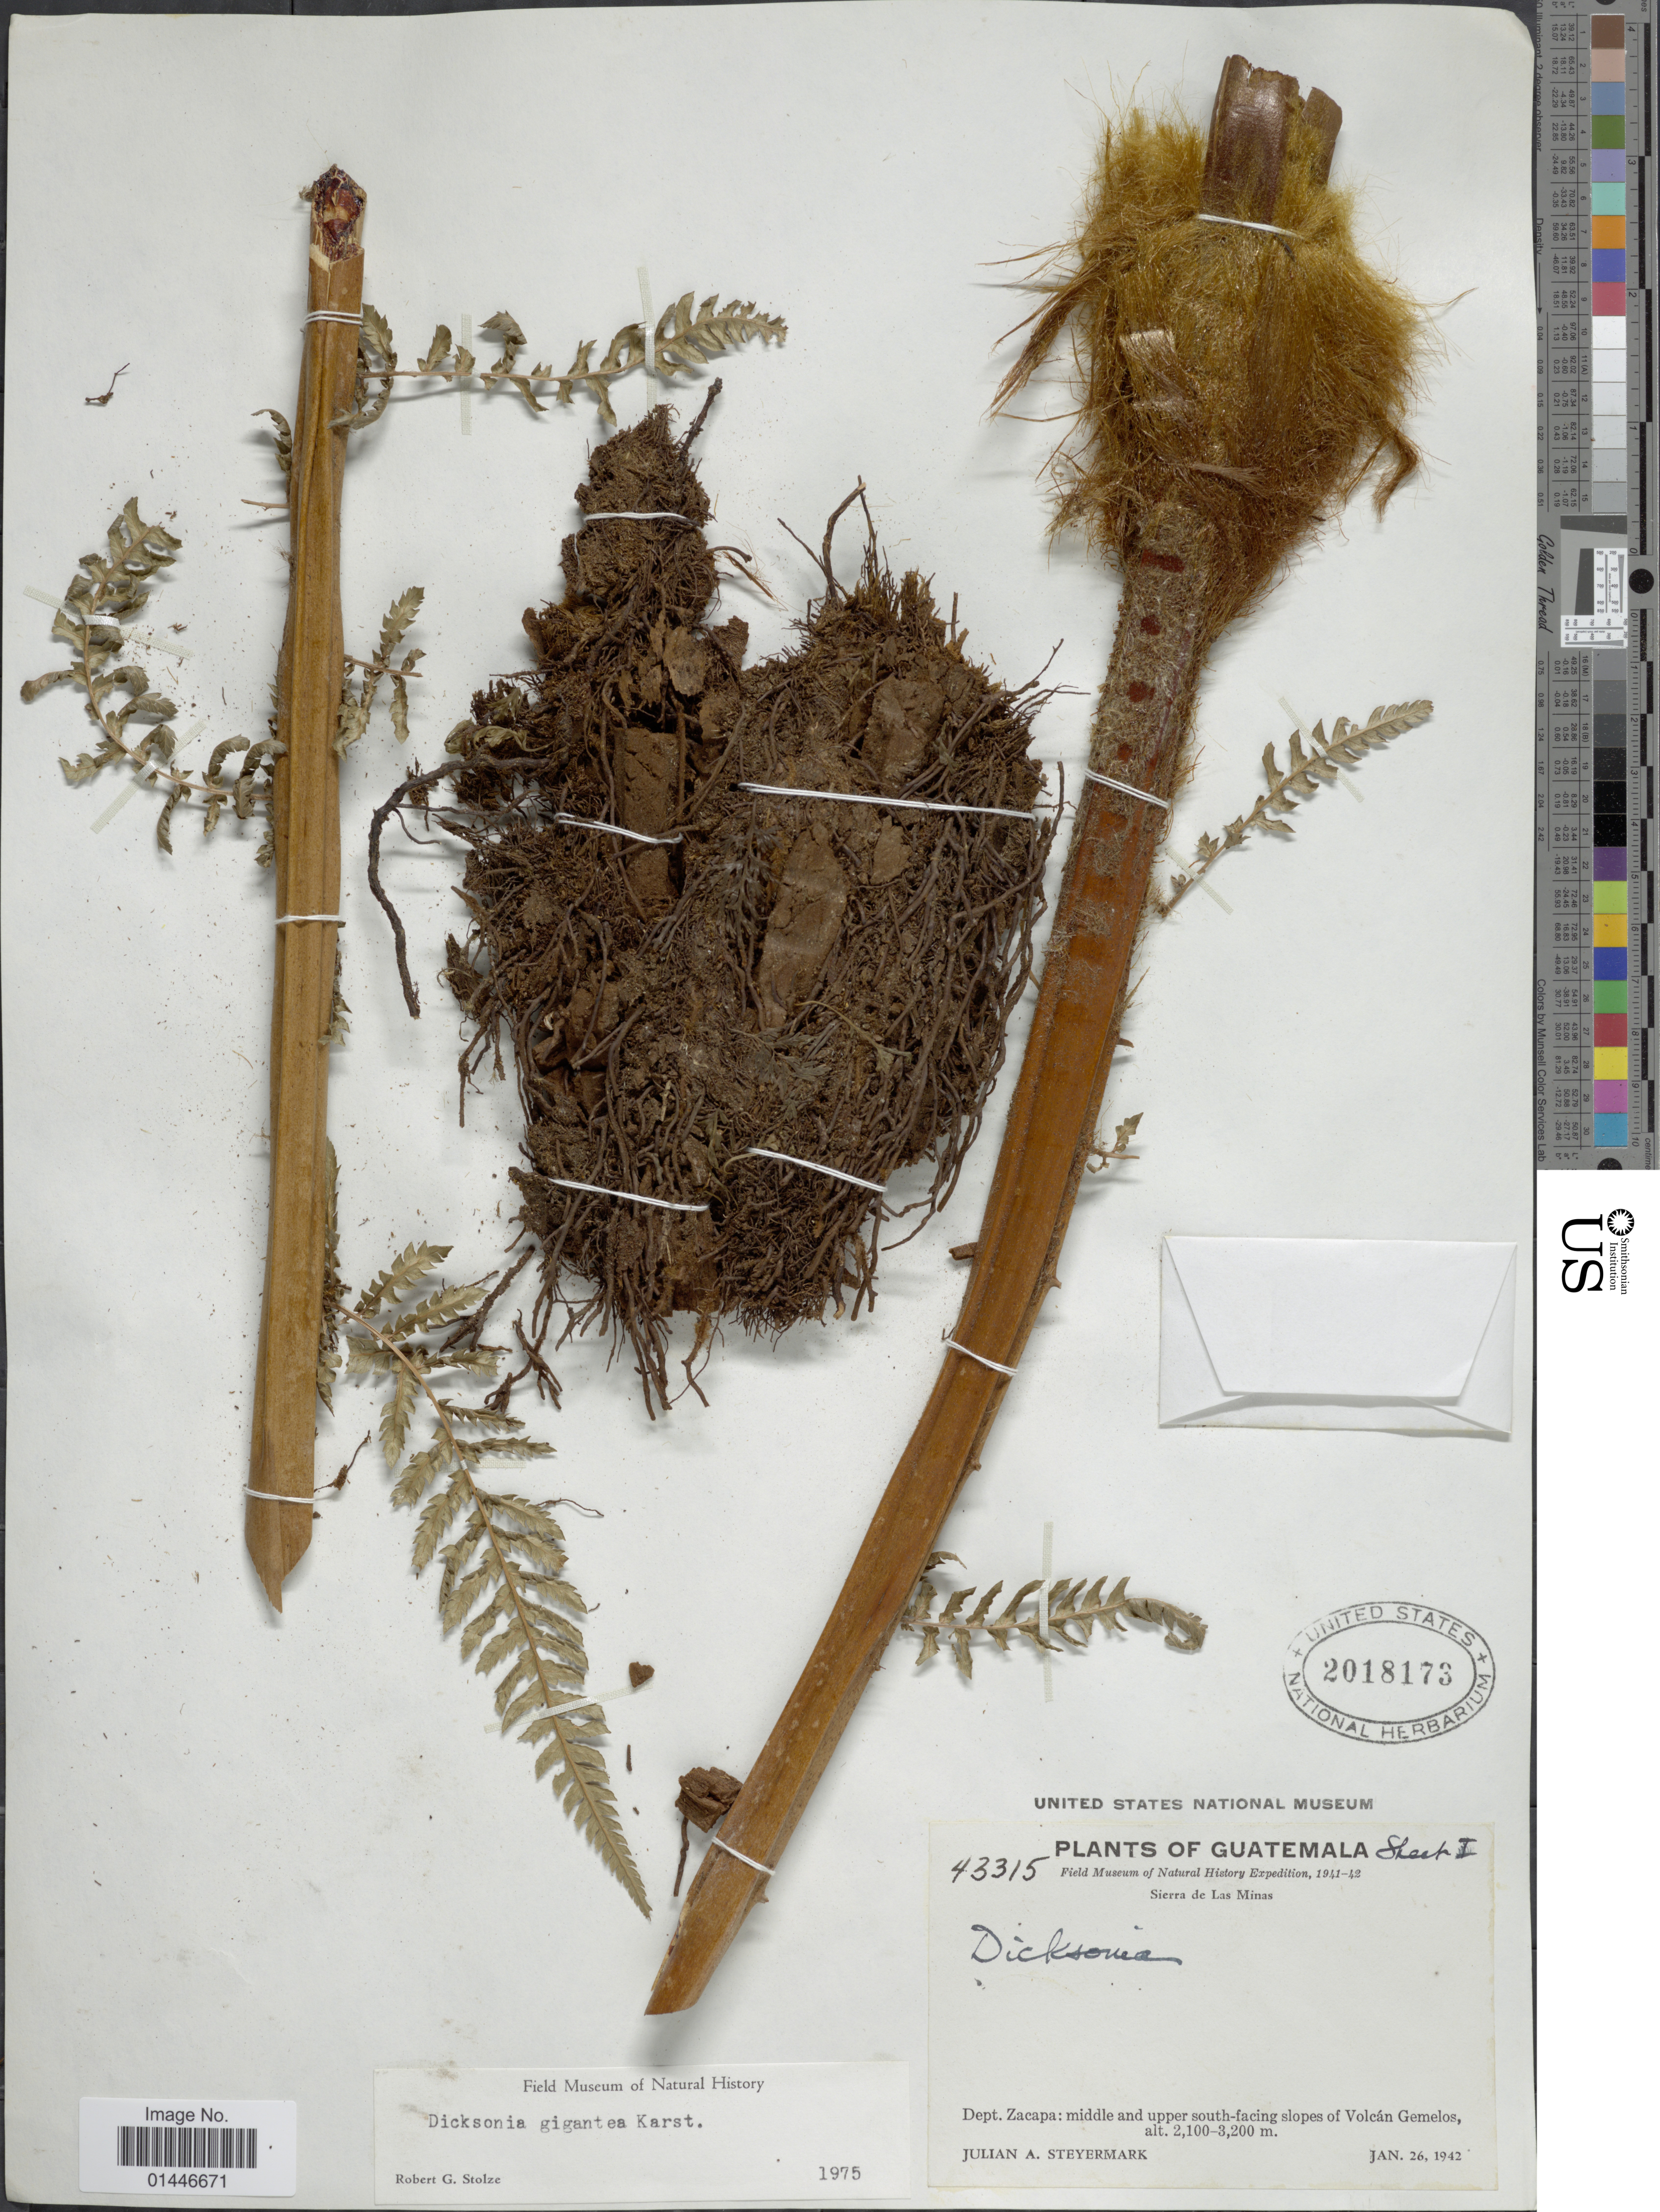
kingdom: Plantae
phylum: Tracheophyta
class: Polypodiopsida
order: Cyatheales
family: Dicksoniaceae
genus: Dicksonia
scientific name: Dicksonia gigantea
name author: H. Karst.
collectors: J. Steyermark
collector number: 43315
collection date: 1942-01-26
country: Guatemala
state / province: Zacapa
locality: Sierra de Las Minas, Middle and upper south-facing slopes of Volcan Gemelos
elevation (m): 2100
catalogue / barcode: US 2018173